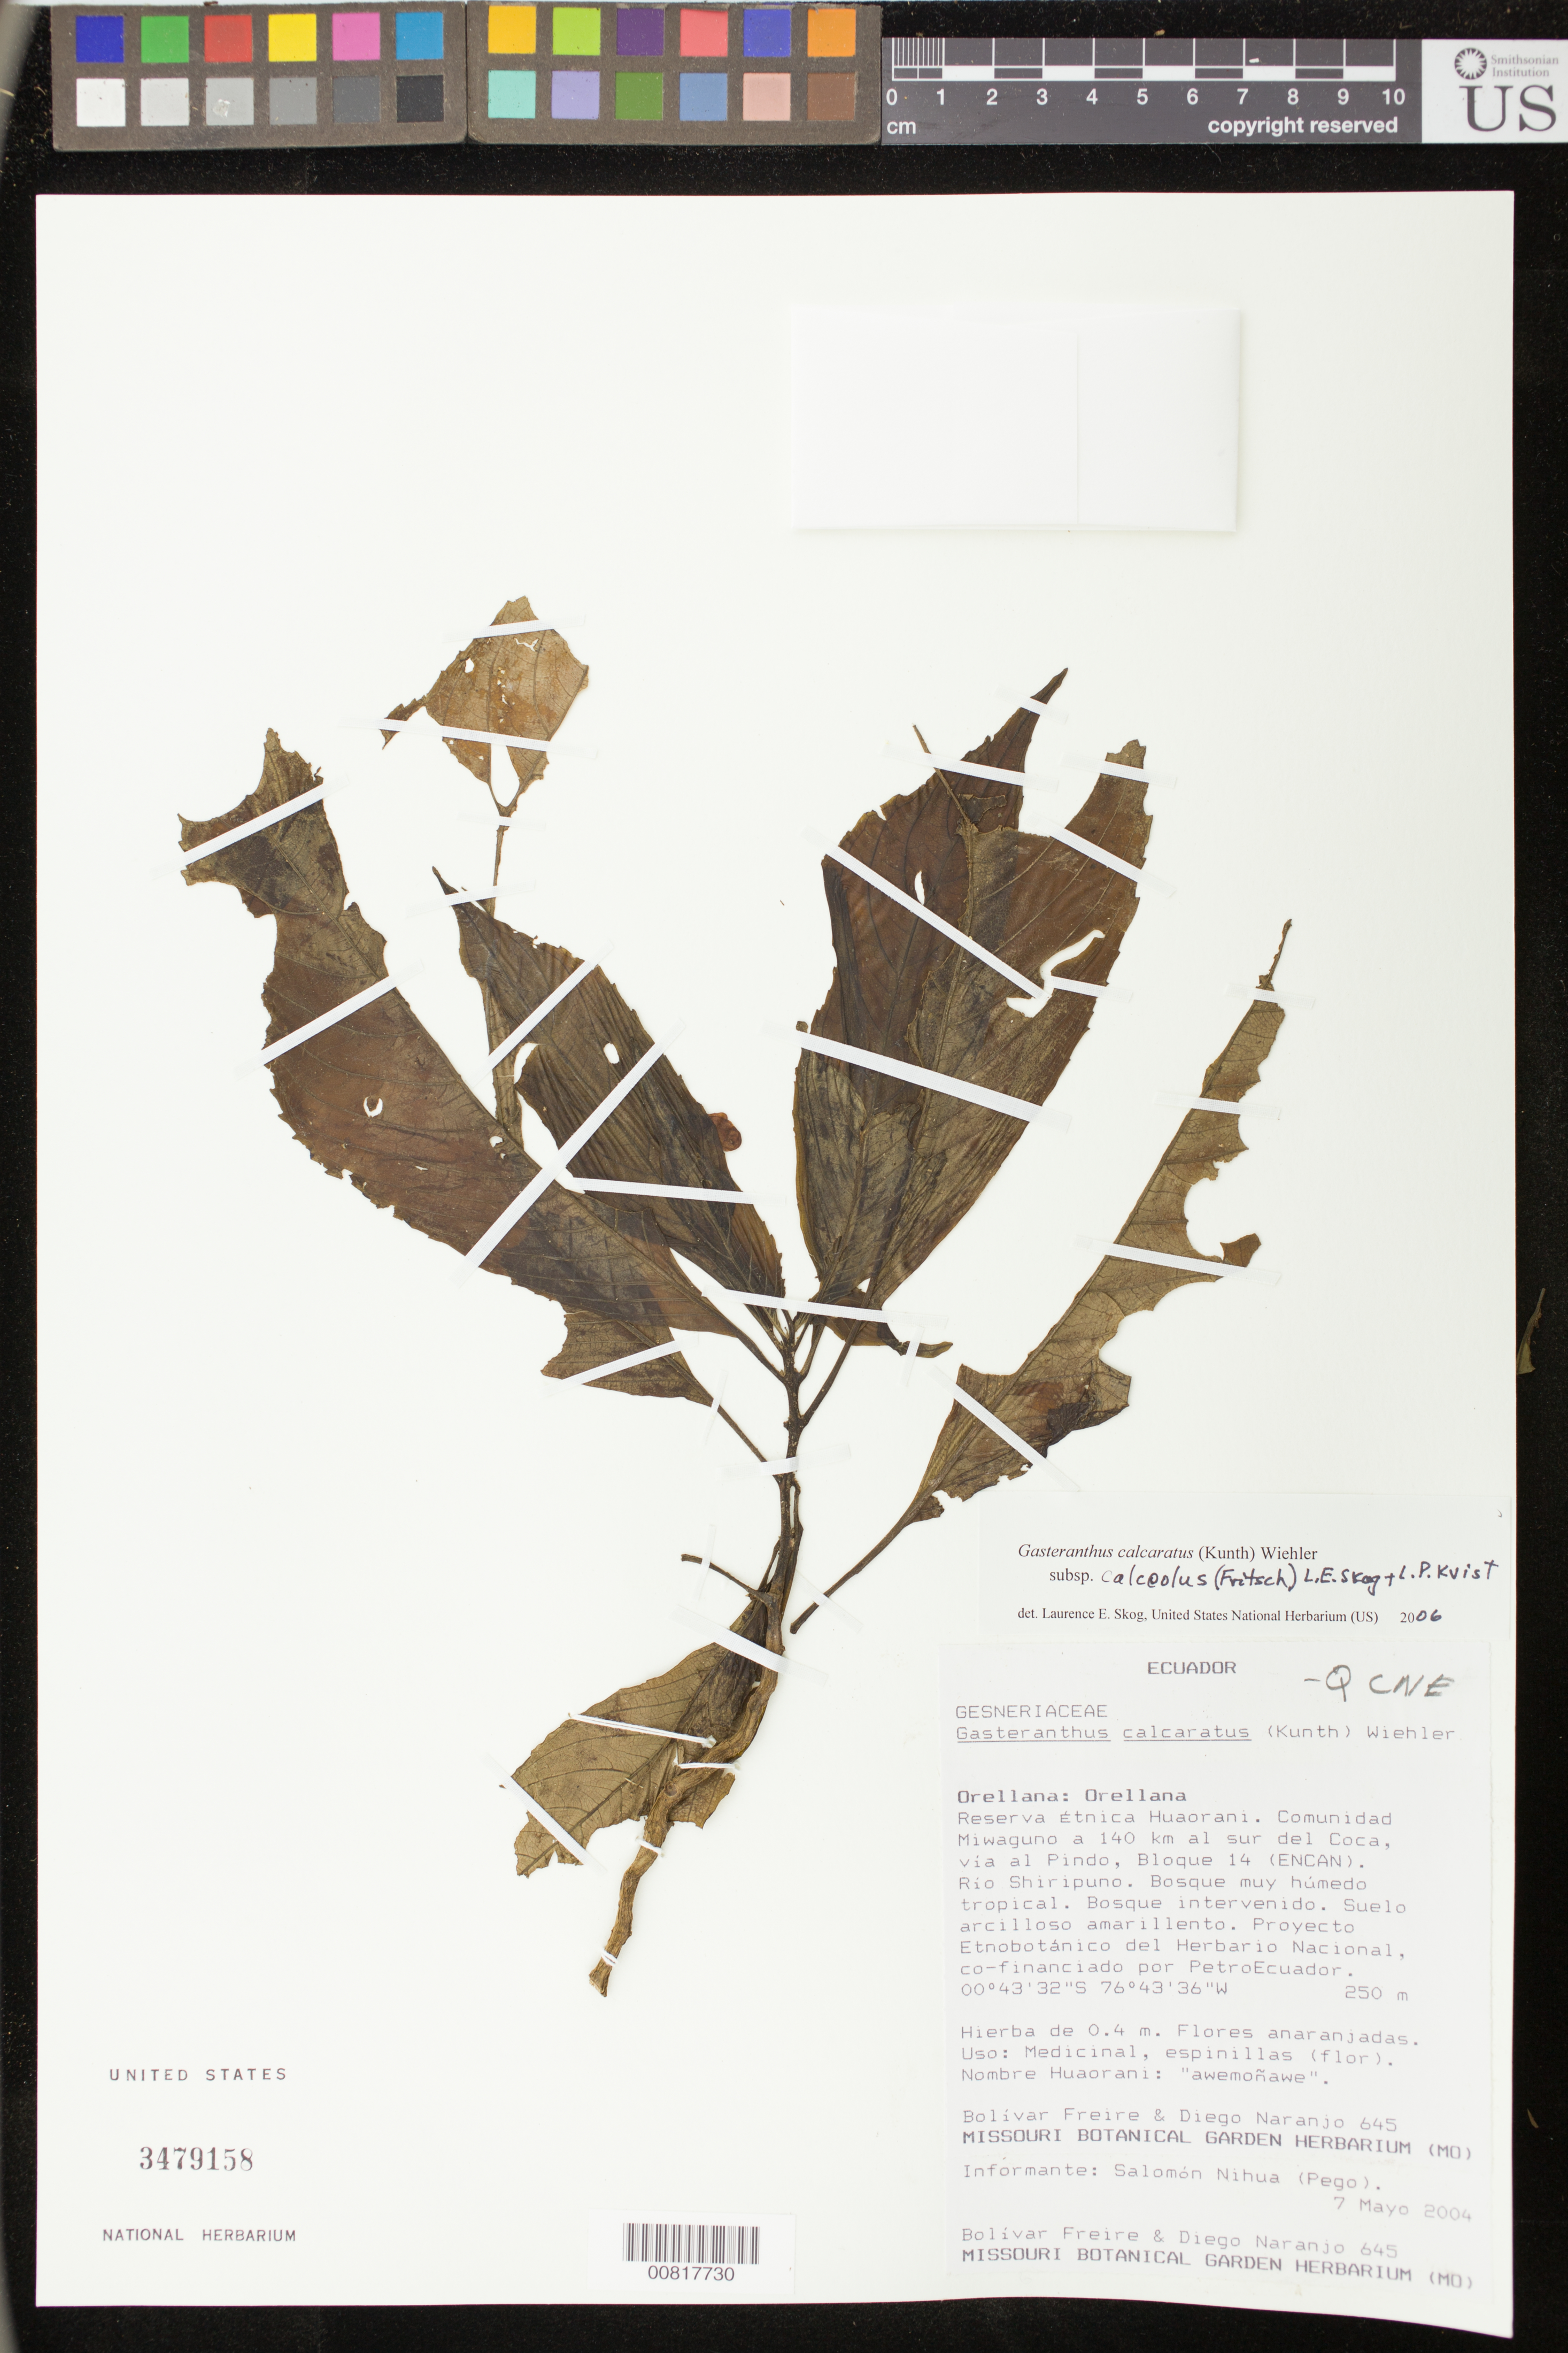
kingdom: Plantae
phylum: Tracheophyta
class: Magnoliopsida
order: Lamiales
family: Gesneriaceae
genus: Gasteranthus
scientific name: Gasteranthus calcaratus subsp. calceolus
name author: (Fritsch) L.E. Skog & L.P. Kvist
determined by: Skog, Laurence E.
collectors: B. Freire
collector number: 645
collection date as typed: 07 May 2004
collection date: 2004-05-07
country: Ecuador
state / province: Orellana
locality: Orellana: Orellana. Reserva Etnica Huaorani. Comunidad Miwaguno a 140 km al sur del Coca, via al Pindo, Bloque 14 (ENCAN). Rio Shiripuno.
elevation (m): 250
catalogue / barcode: US 3479158